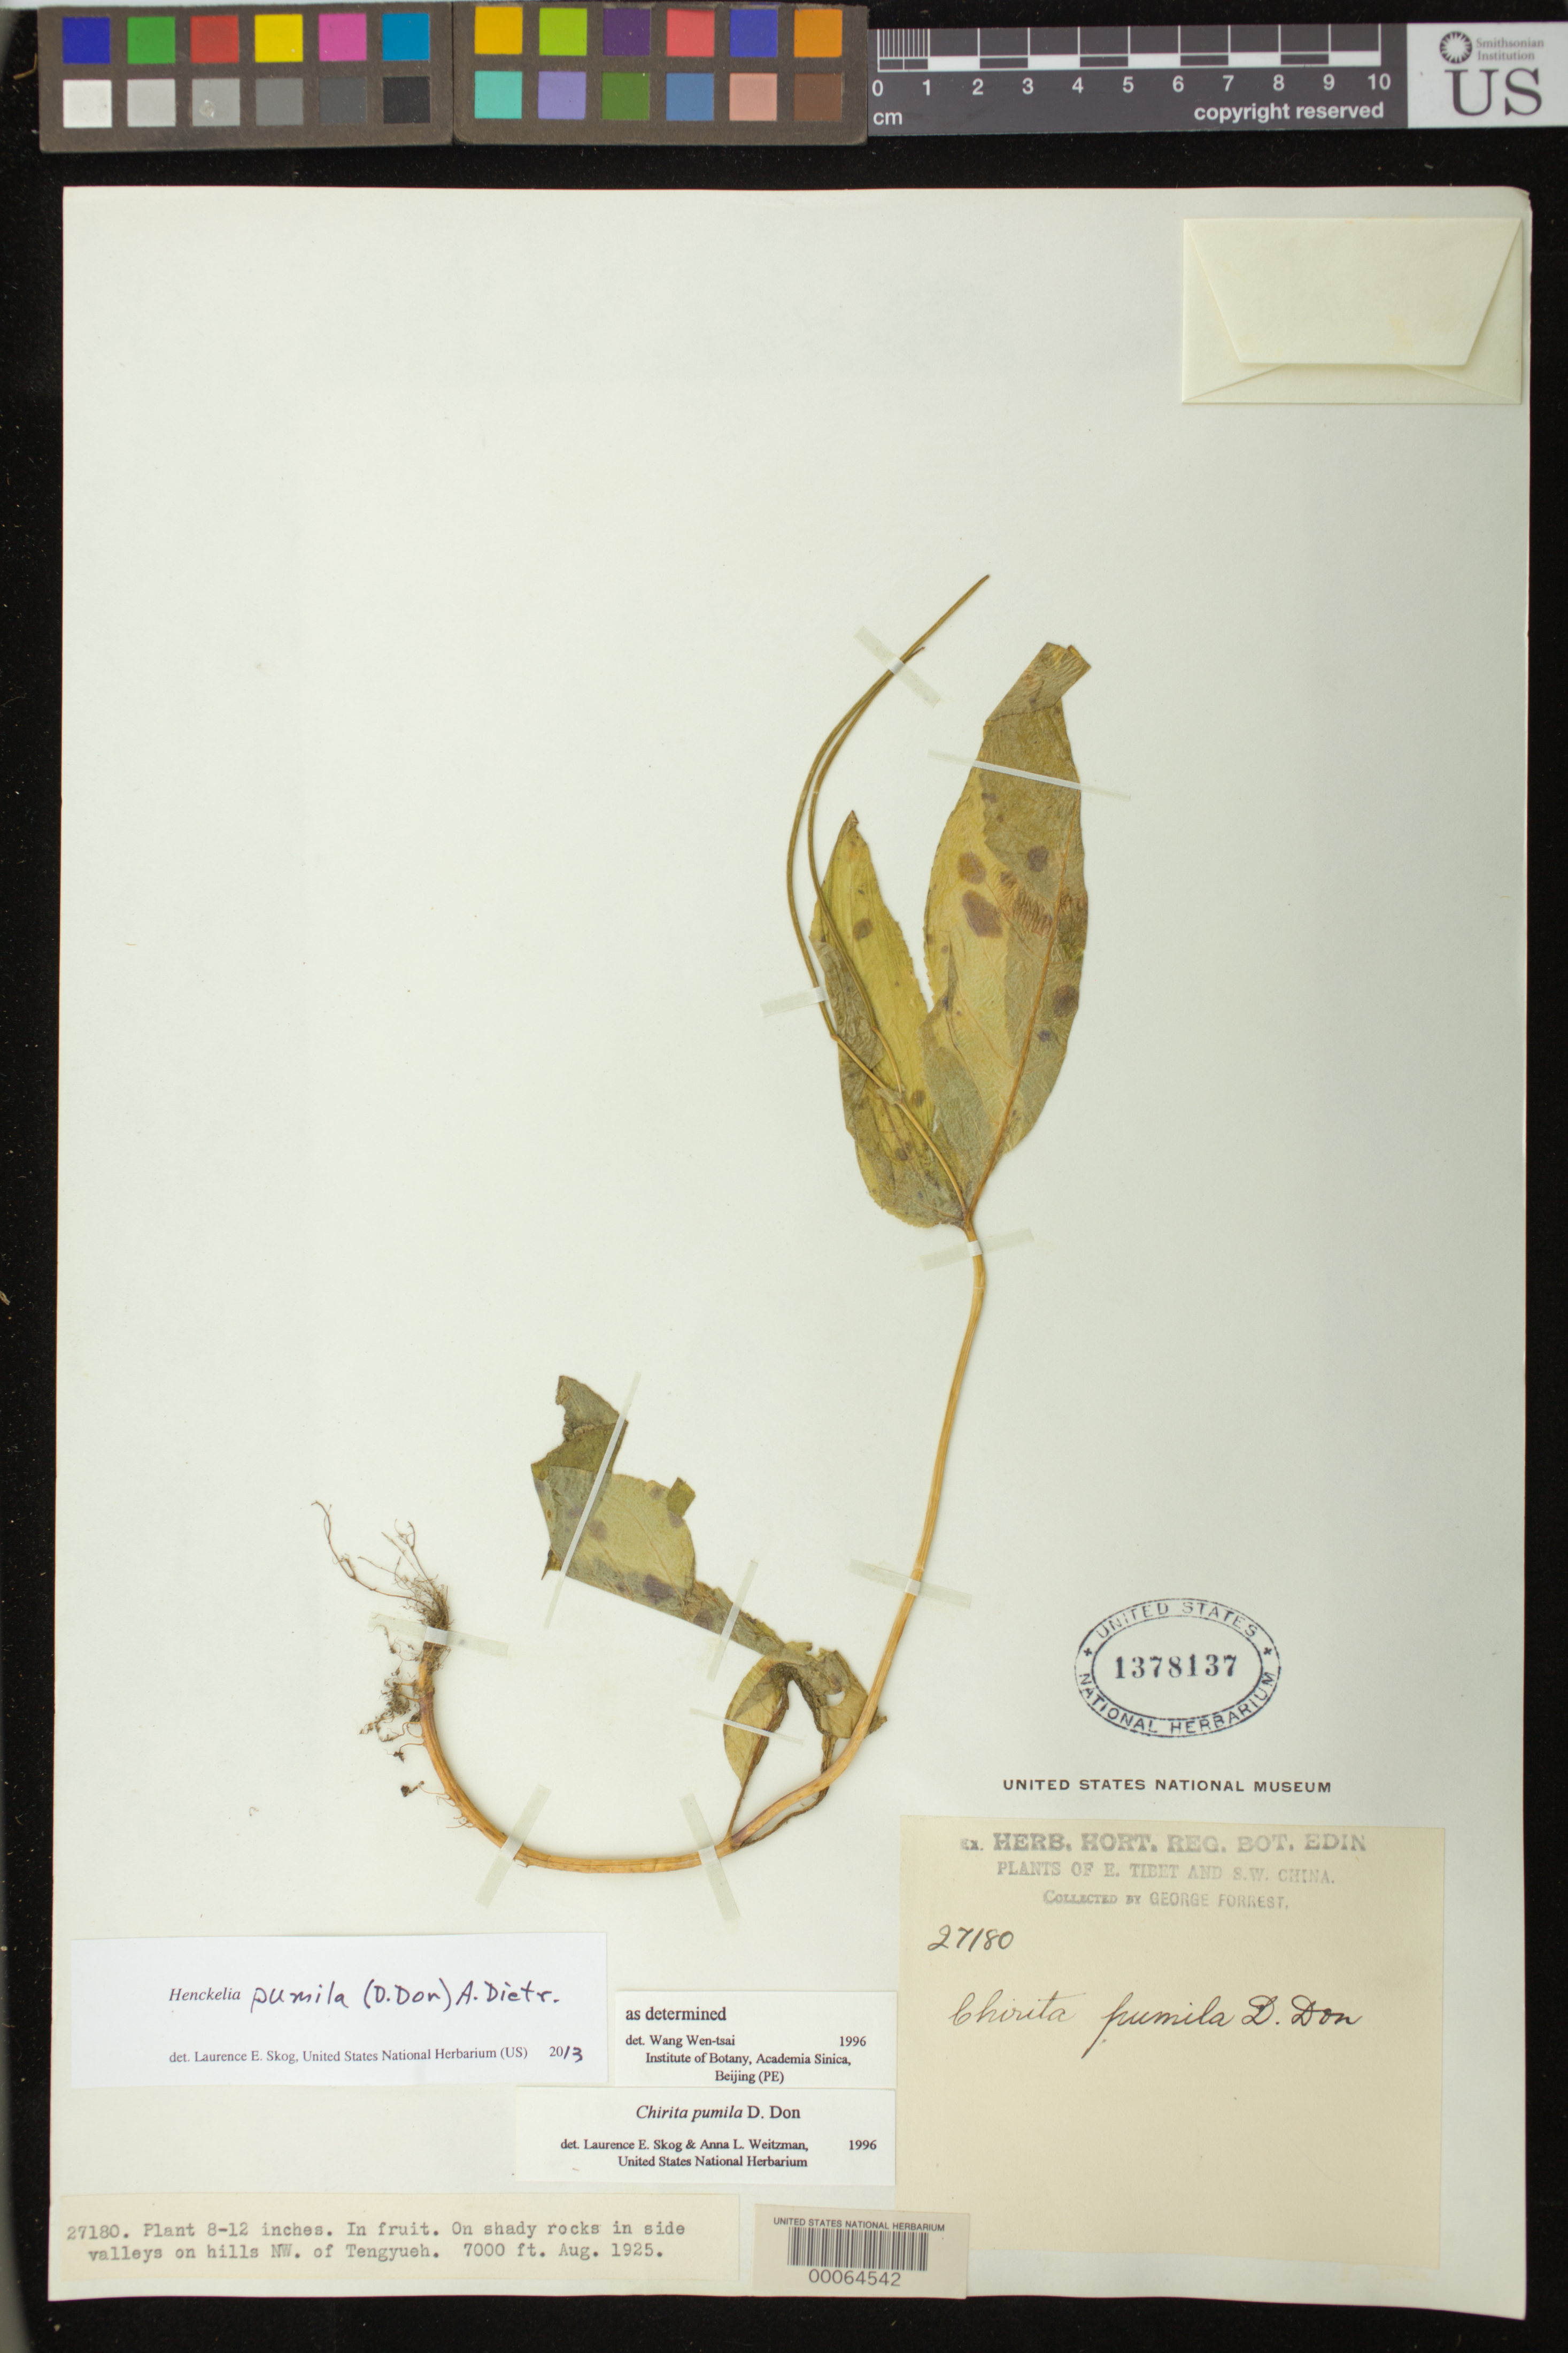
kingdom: Plantae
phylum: Tracheophyta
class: Magnoliopsida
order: Lamiales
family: Gesneriaceae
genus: Primulina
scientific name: Primulina dryas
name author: (Dunn) Mich. Möller & A. Weber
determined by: Skog, Laurence E.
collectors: G. Forrest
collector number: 27180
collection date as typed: Aug 1925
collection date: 1925-08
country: China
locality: Hills nw of tengyueh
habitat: Shady rocks in side valleys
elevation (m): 2134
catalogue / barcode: US 1378137